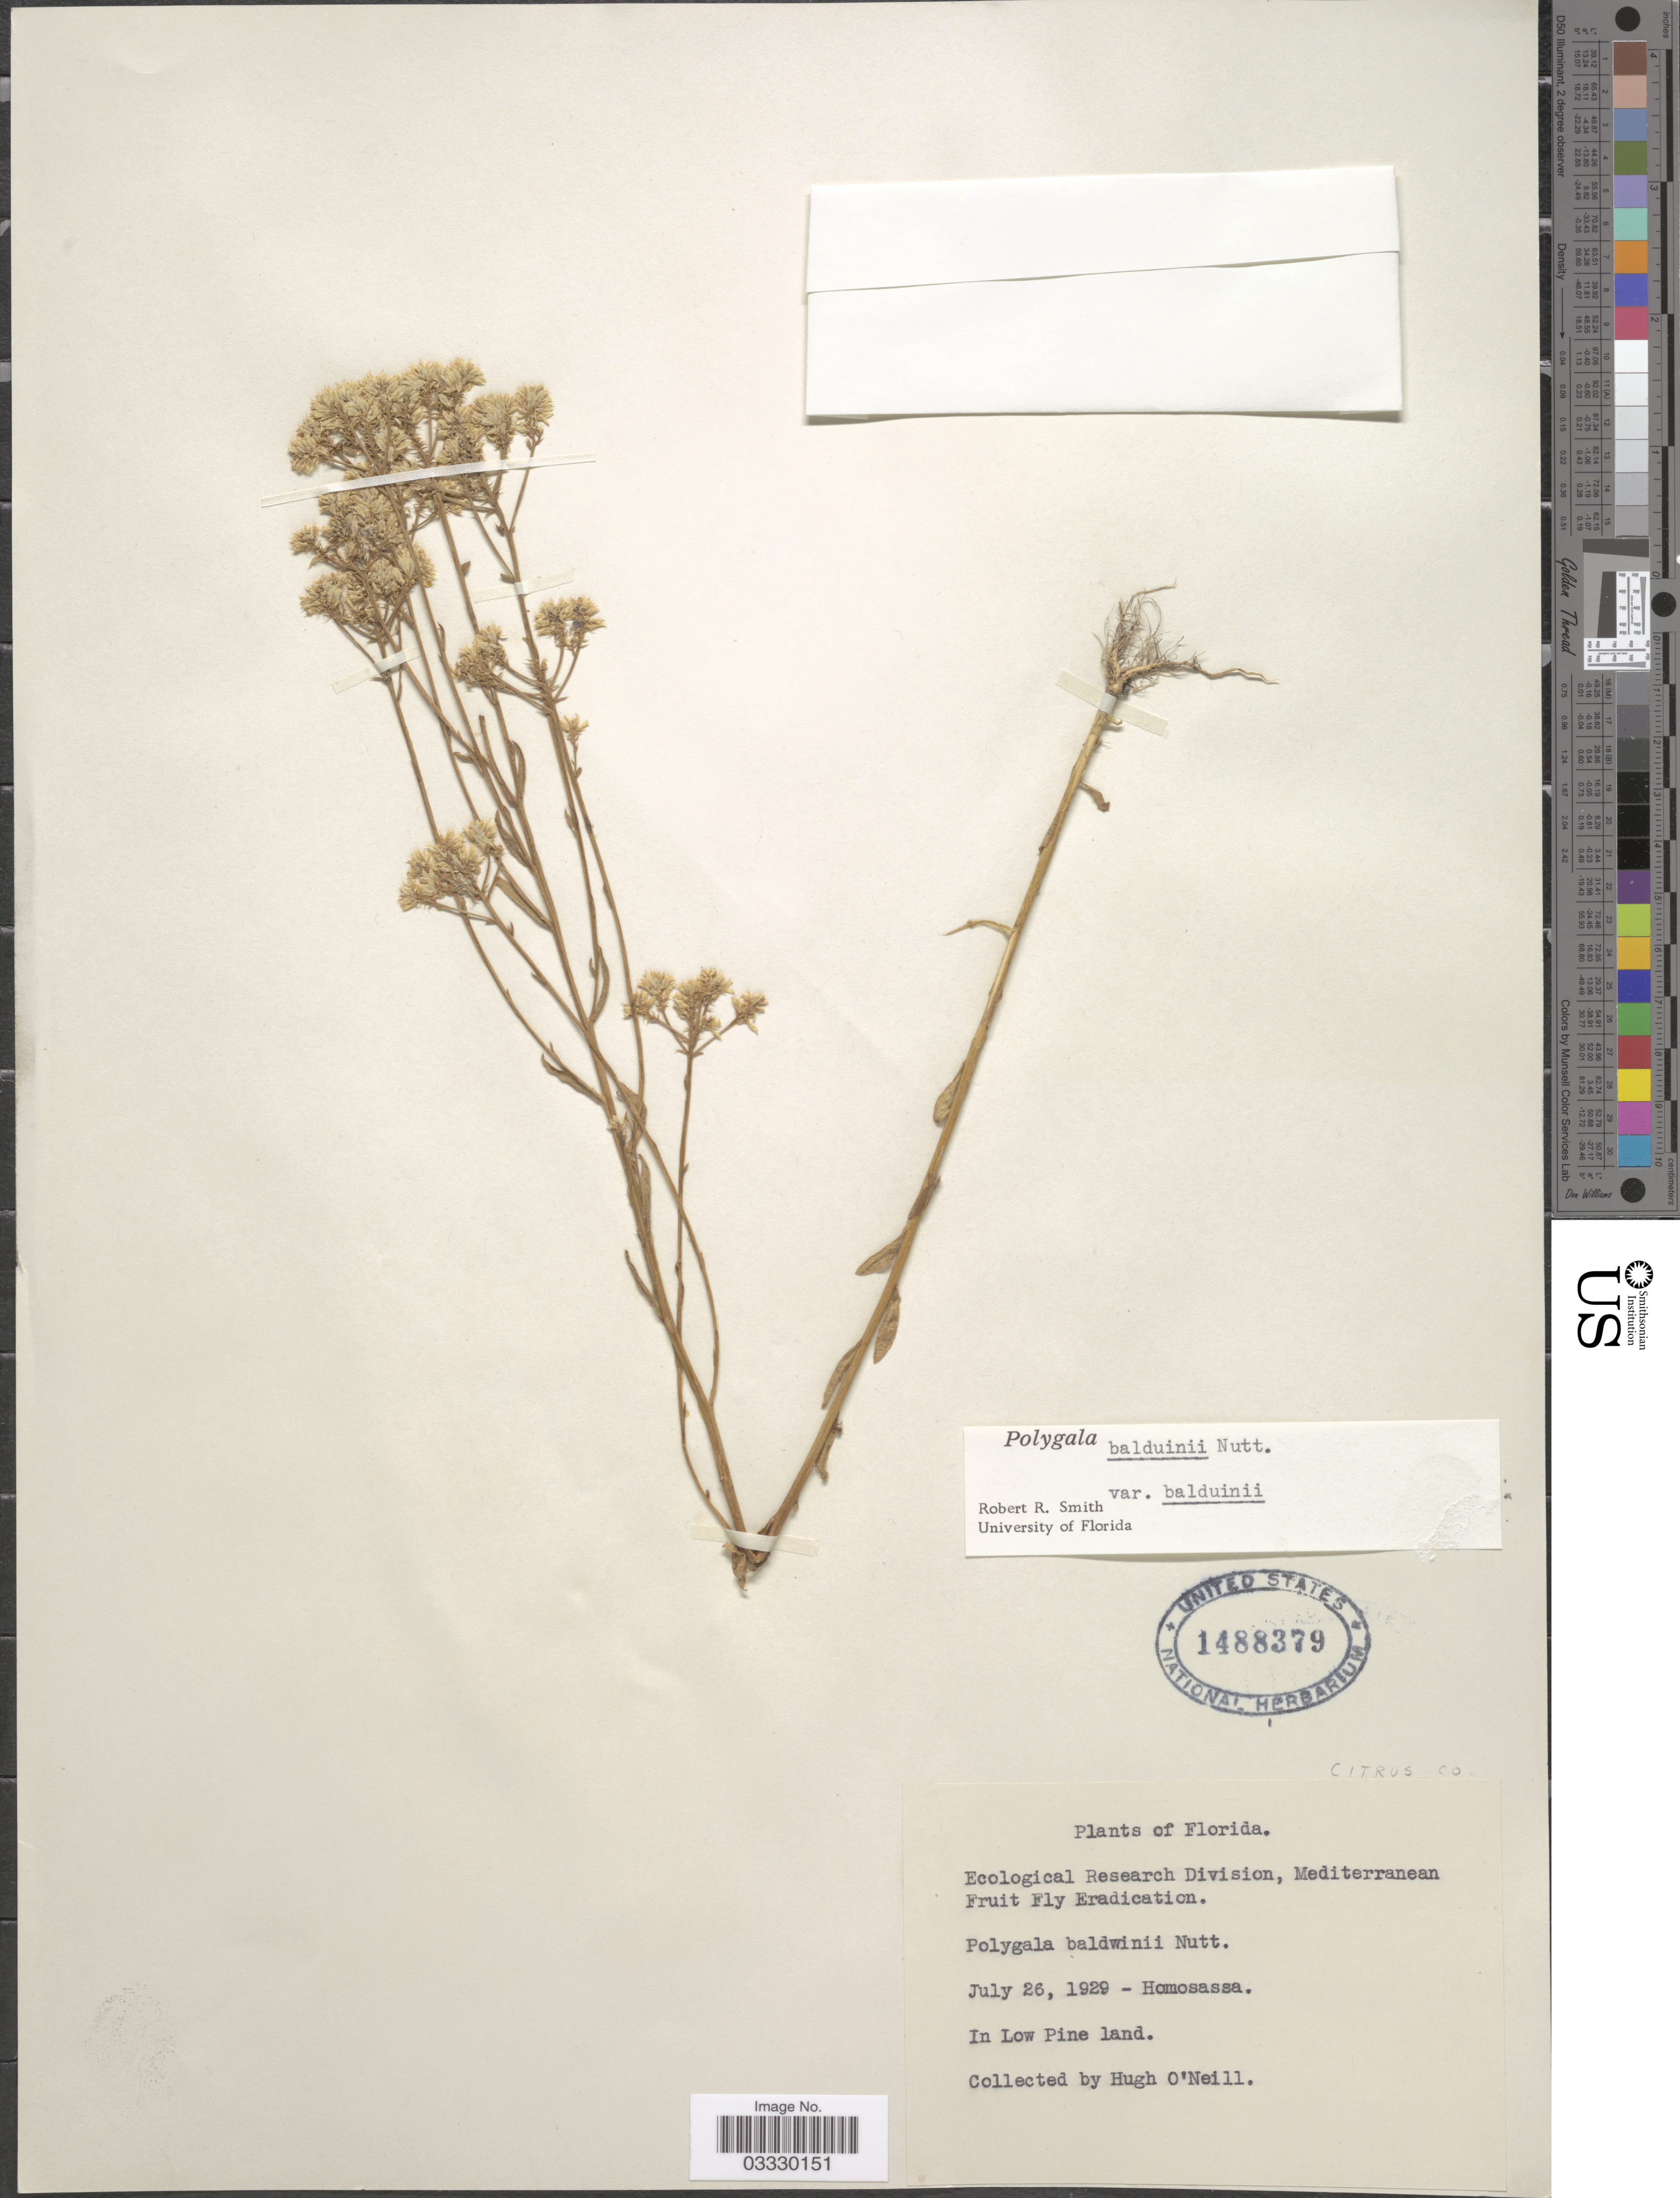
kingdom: Plantae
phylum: Tracheophyta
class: Magnoliopsida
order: Fabales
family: Polygalaceae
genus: Polygala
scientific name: Polygala balduinii var. balduinii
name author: Nutt.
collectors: H. O'Neill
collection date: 1929-07-26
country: United States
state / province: Florida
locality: Citrus Co. Homosassa.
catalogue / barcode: US 1488379